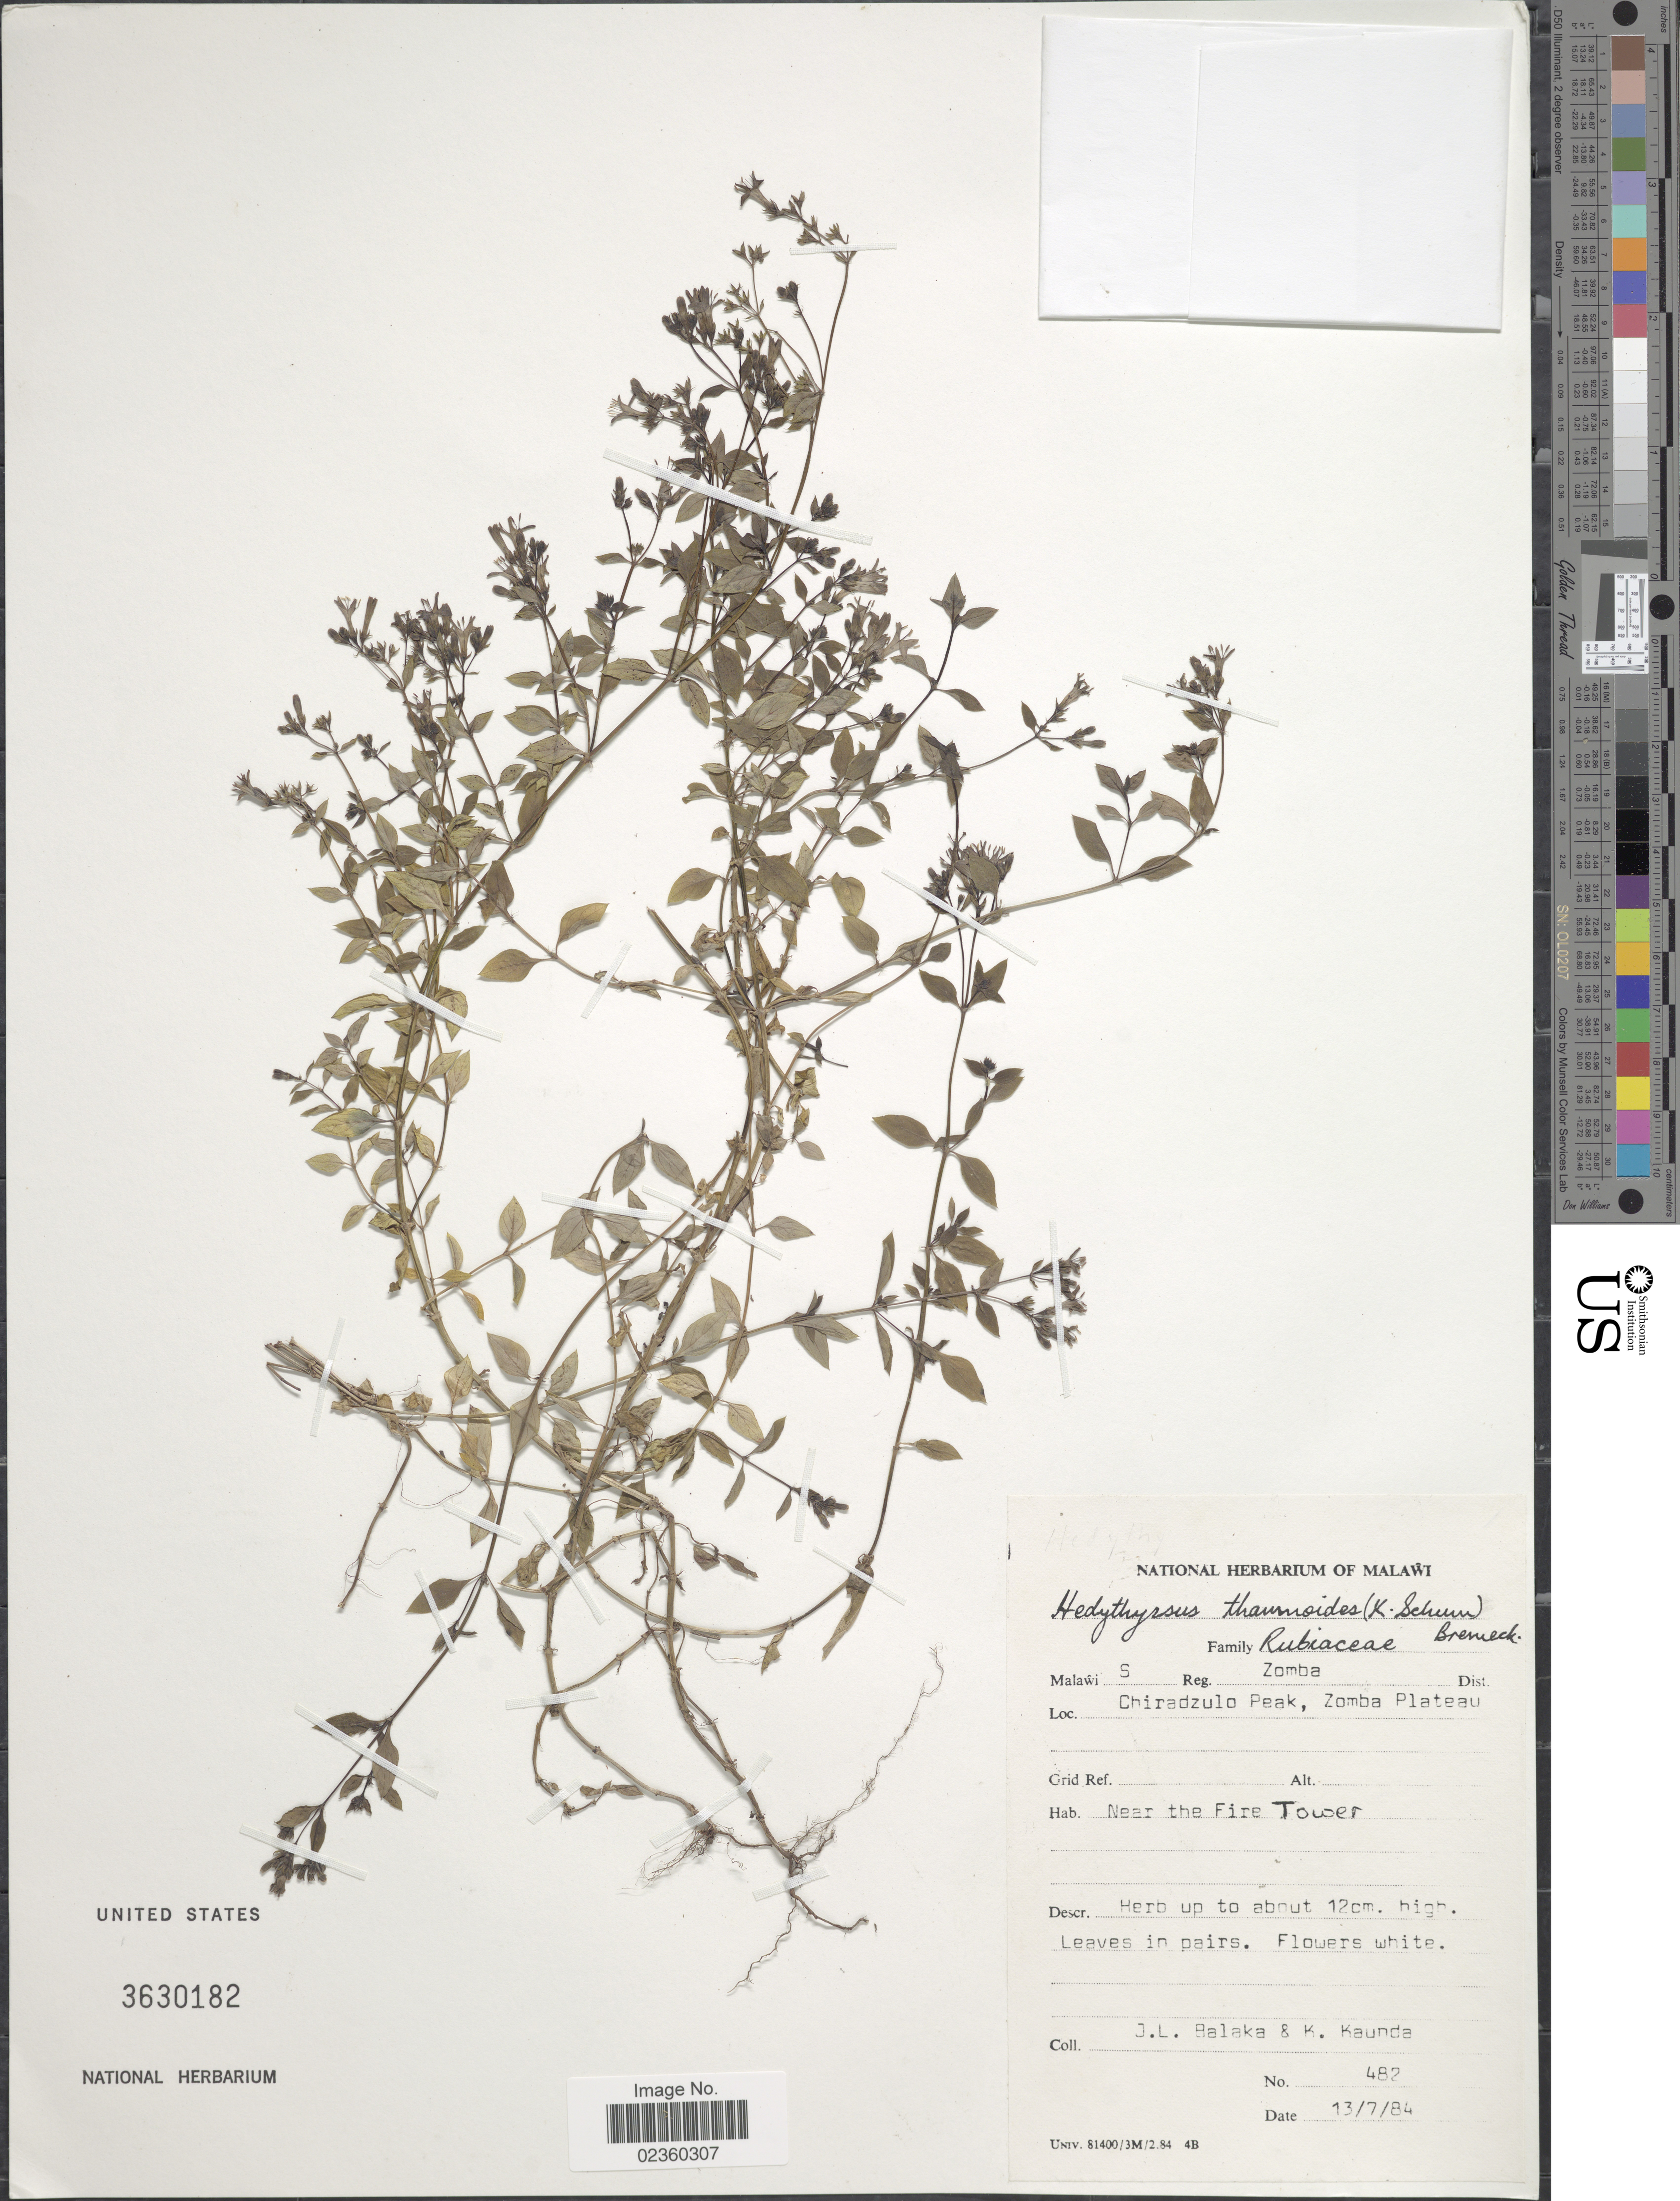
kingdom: Plantae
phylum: Tracheophyta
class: Magnoliopsida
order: Gentianales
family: Rubiaceae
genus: Hedythyrsus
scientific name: Hedythyrsus thamnoideus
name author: (K. Schum.) Bremek.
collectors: J. Balaka & K. Kaunda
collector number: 482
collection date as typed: Transcribed d/m/y: 13/7/84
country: Malawi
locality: Malawi S Reg. Zoma Dist. Chiradzulo Peak, Zomba Plateau, Near the Fire Tower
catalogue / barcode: US 3630182